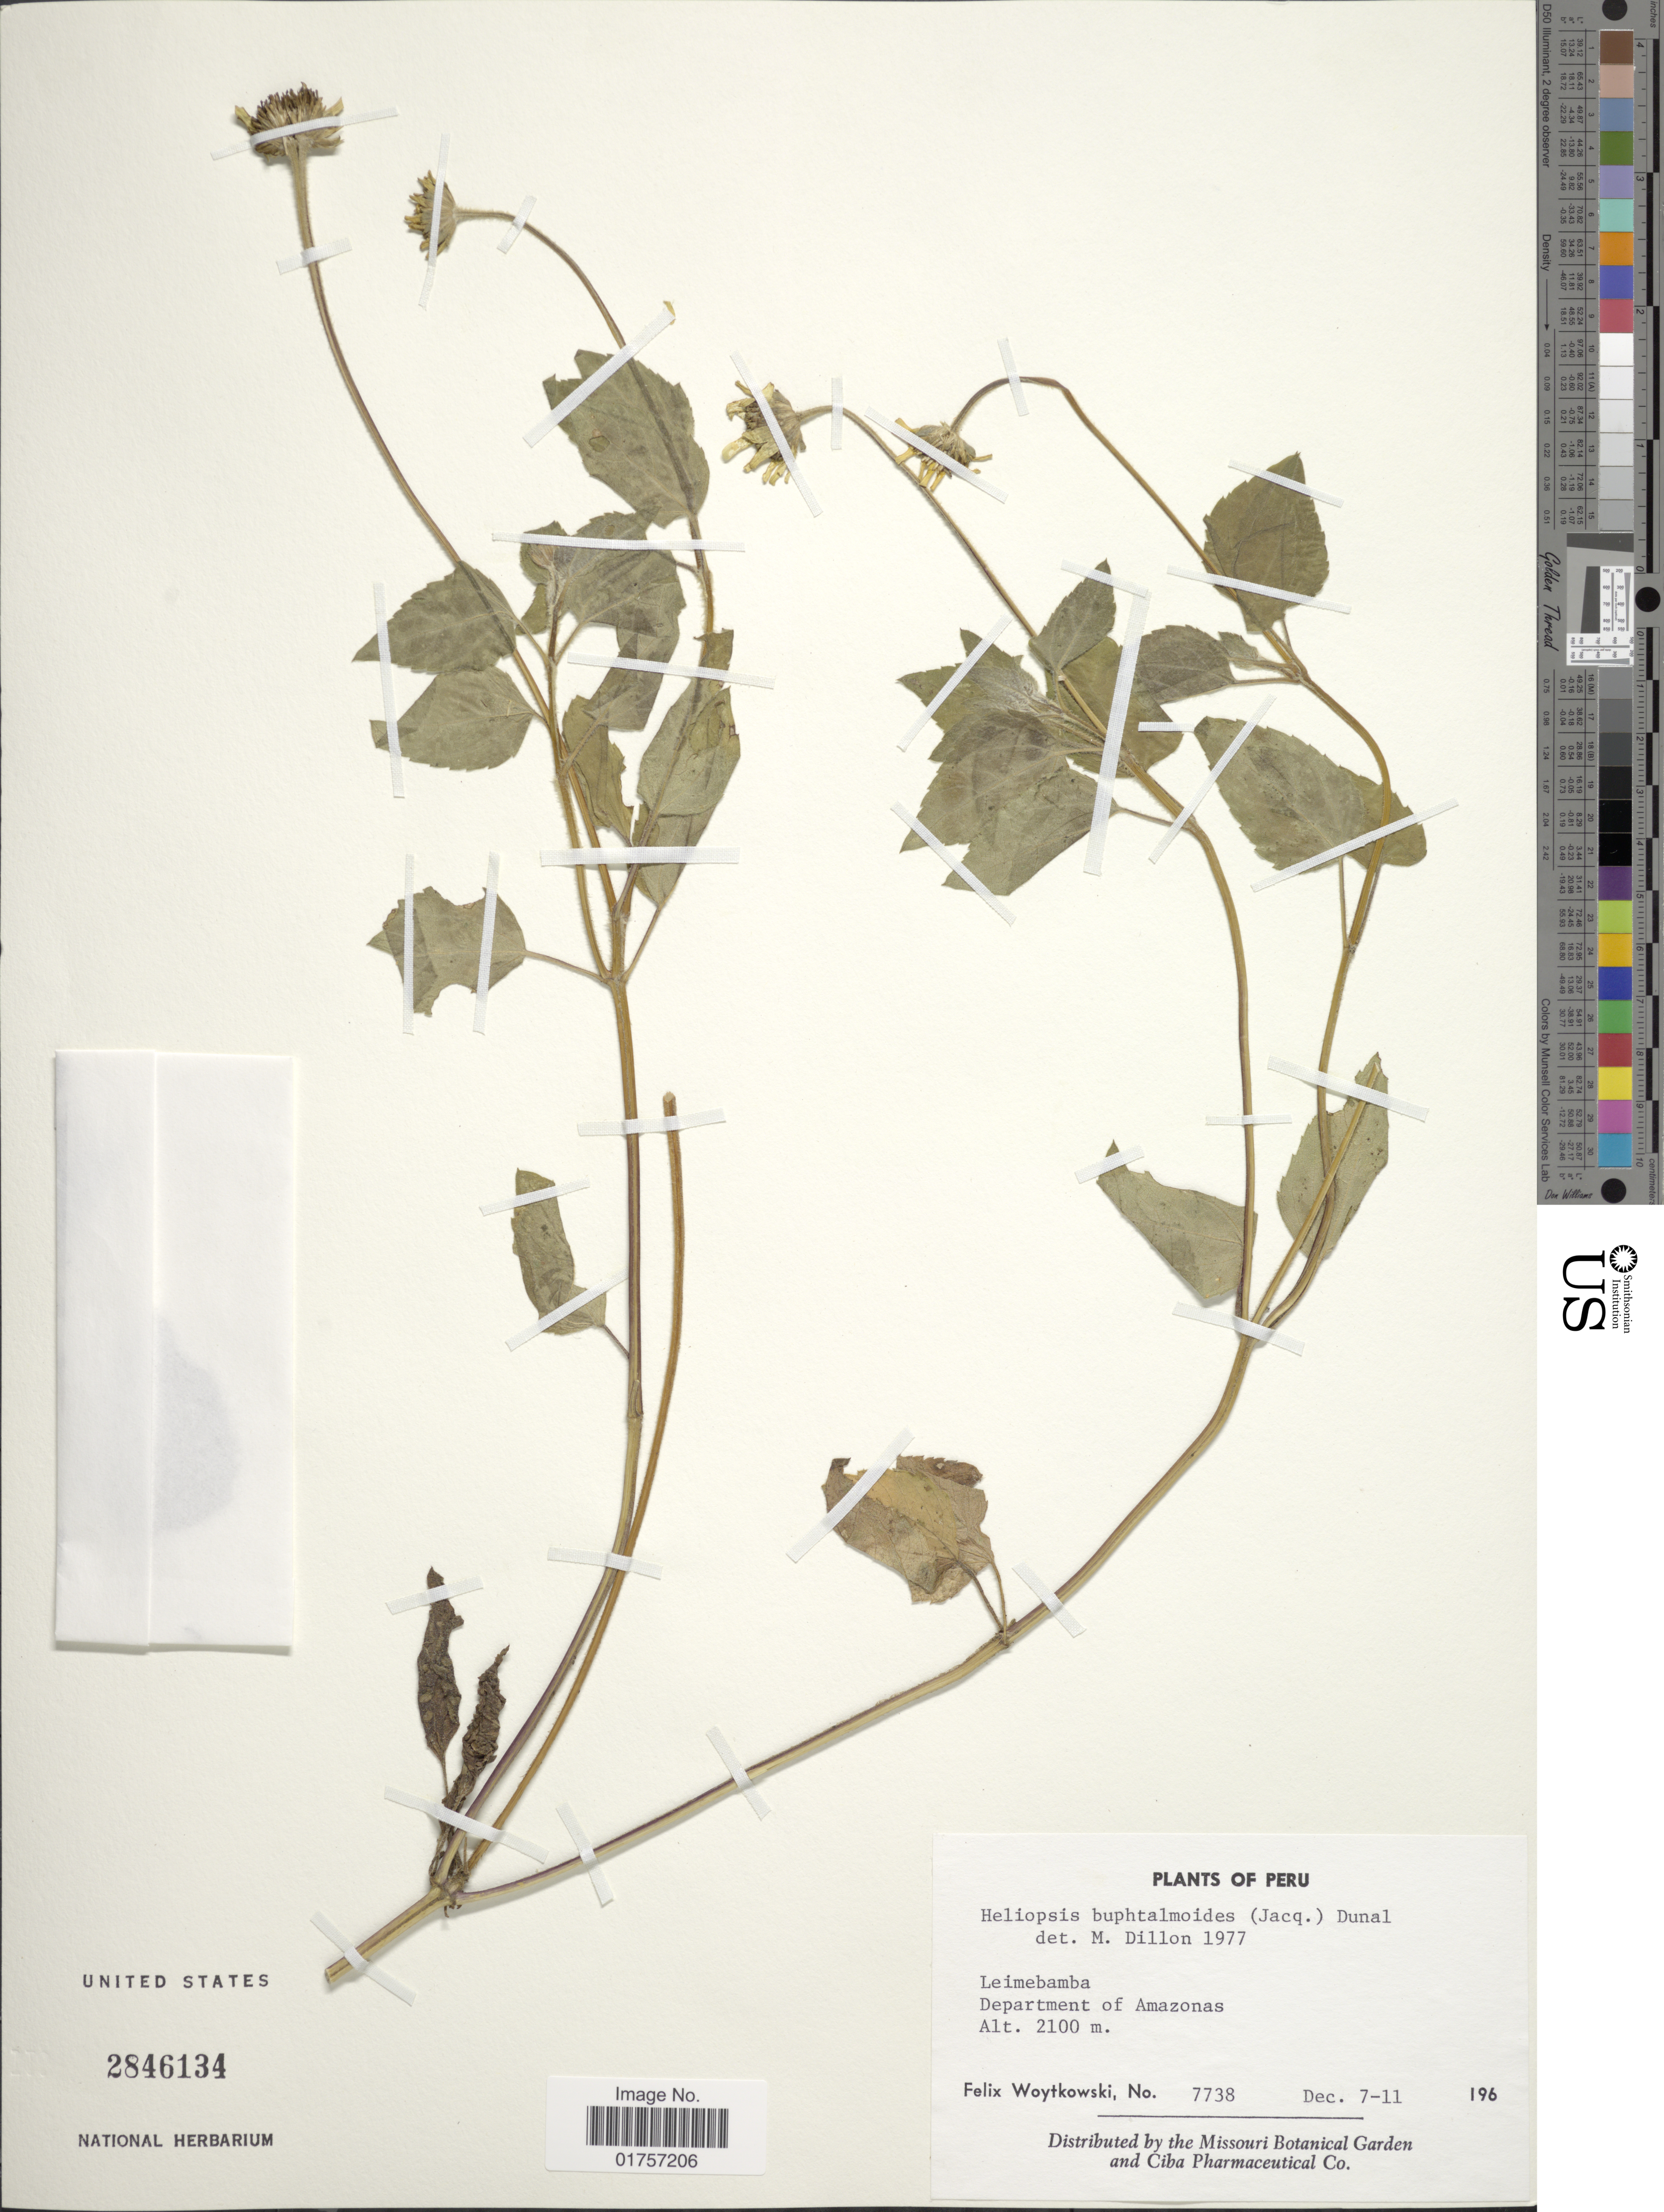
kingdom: Plantae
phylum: Tracheophyta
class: Magnoliopsida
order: Asterales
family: Asteraceae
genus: Heliopsis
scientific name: Heliopsis buphthalmoides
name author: (Jacq.) Dunal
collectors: F. Woytkowski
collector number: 7738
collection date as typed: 196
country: Peru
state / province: Amazonas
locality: Leimebamba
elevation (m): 2100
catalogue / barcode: US 2846134